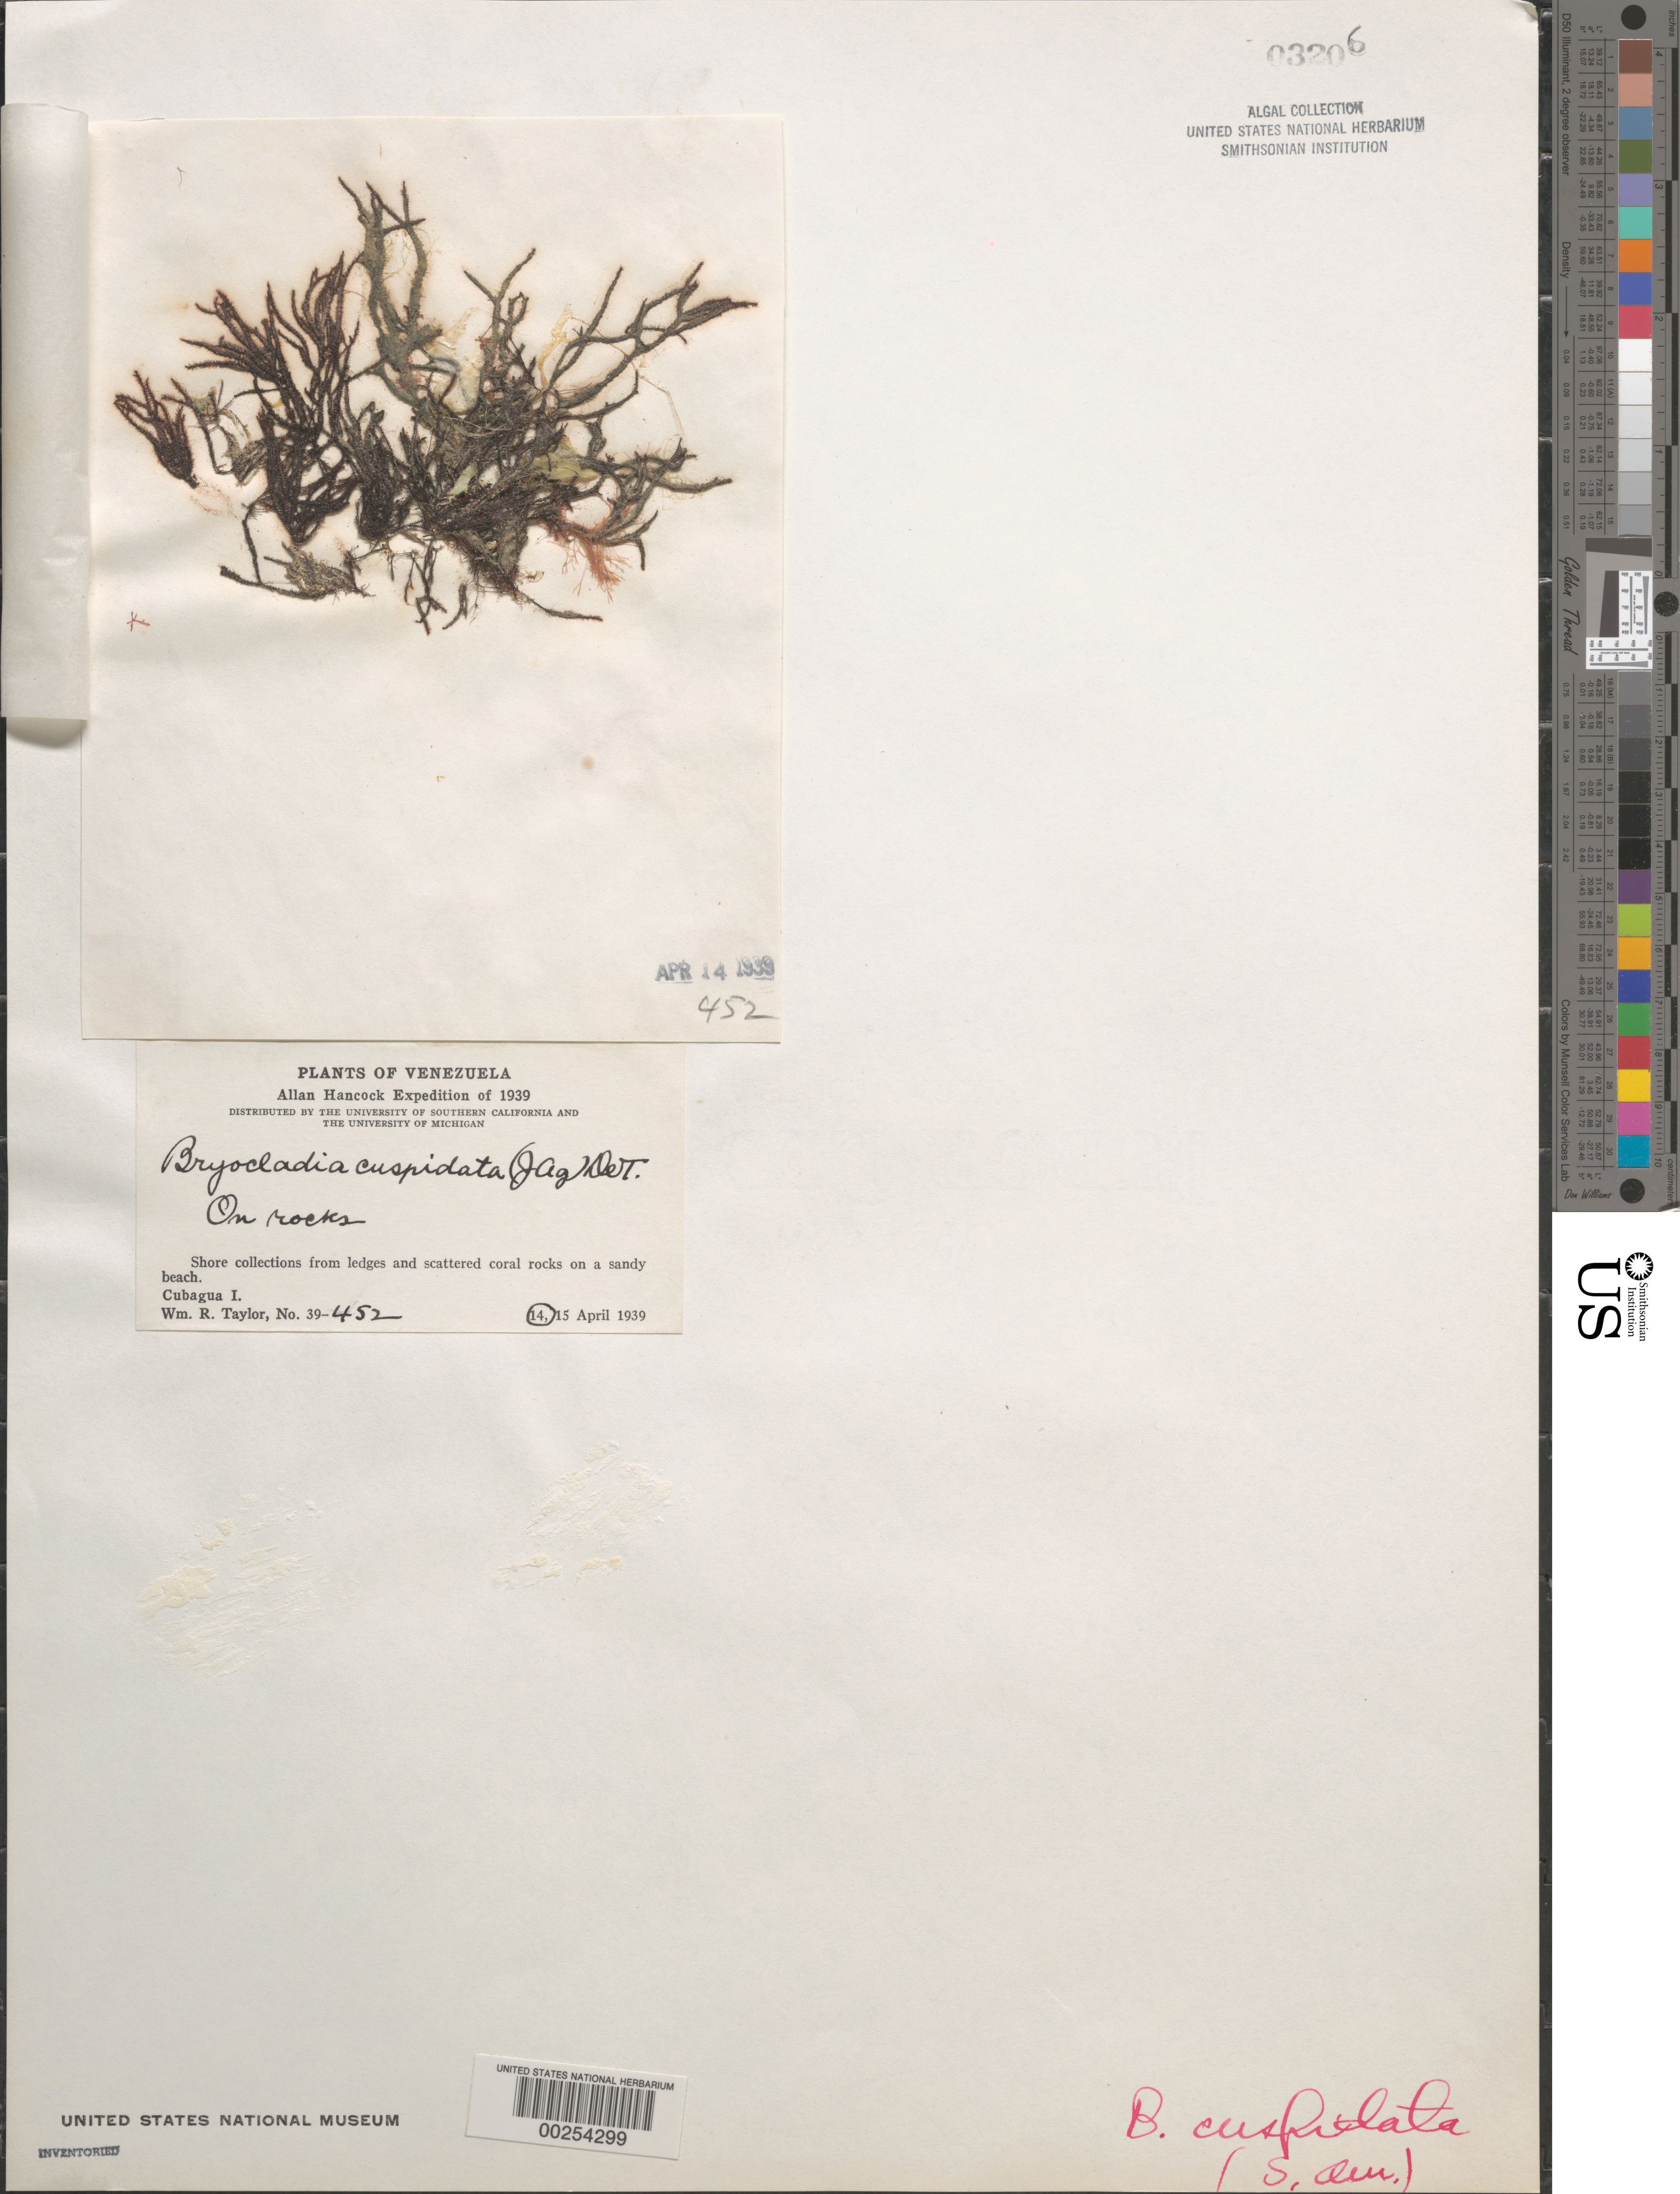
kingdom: Plantae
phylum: Rhodophyta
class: Florideophyceae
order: Ceramiales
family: Rhodomelaceae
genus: Bryocladia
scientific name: Bryocladia cuspidata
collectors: W. R. Taylor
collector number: WRT 39-452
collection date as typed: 14 Apr 1939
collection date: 1939-04-14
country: Venezuela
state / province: Nueva Esparta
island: Cubagua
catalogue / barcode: US 3206